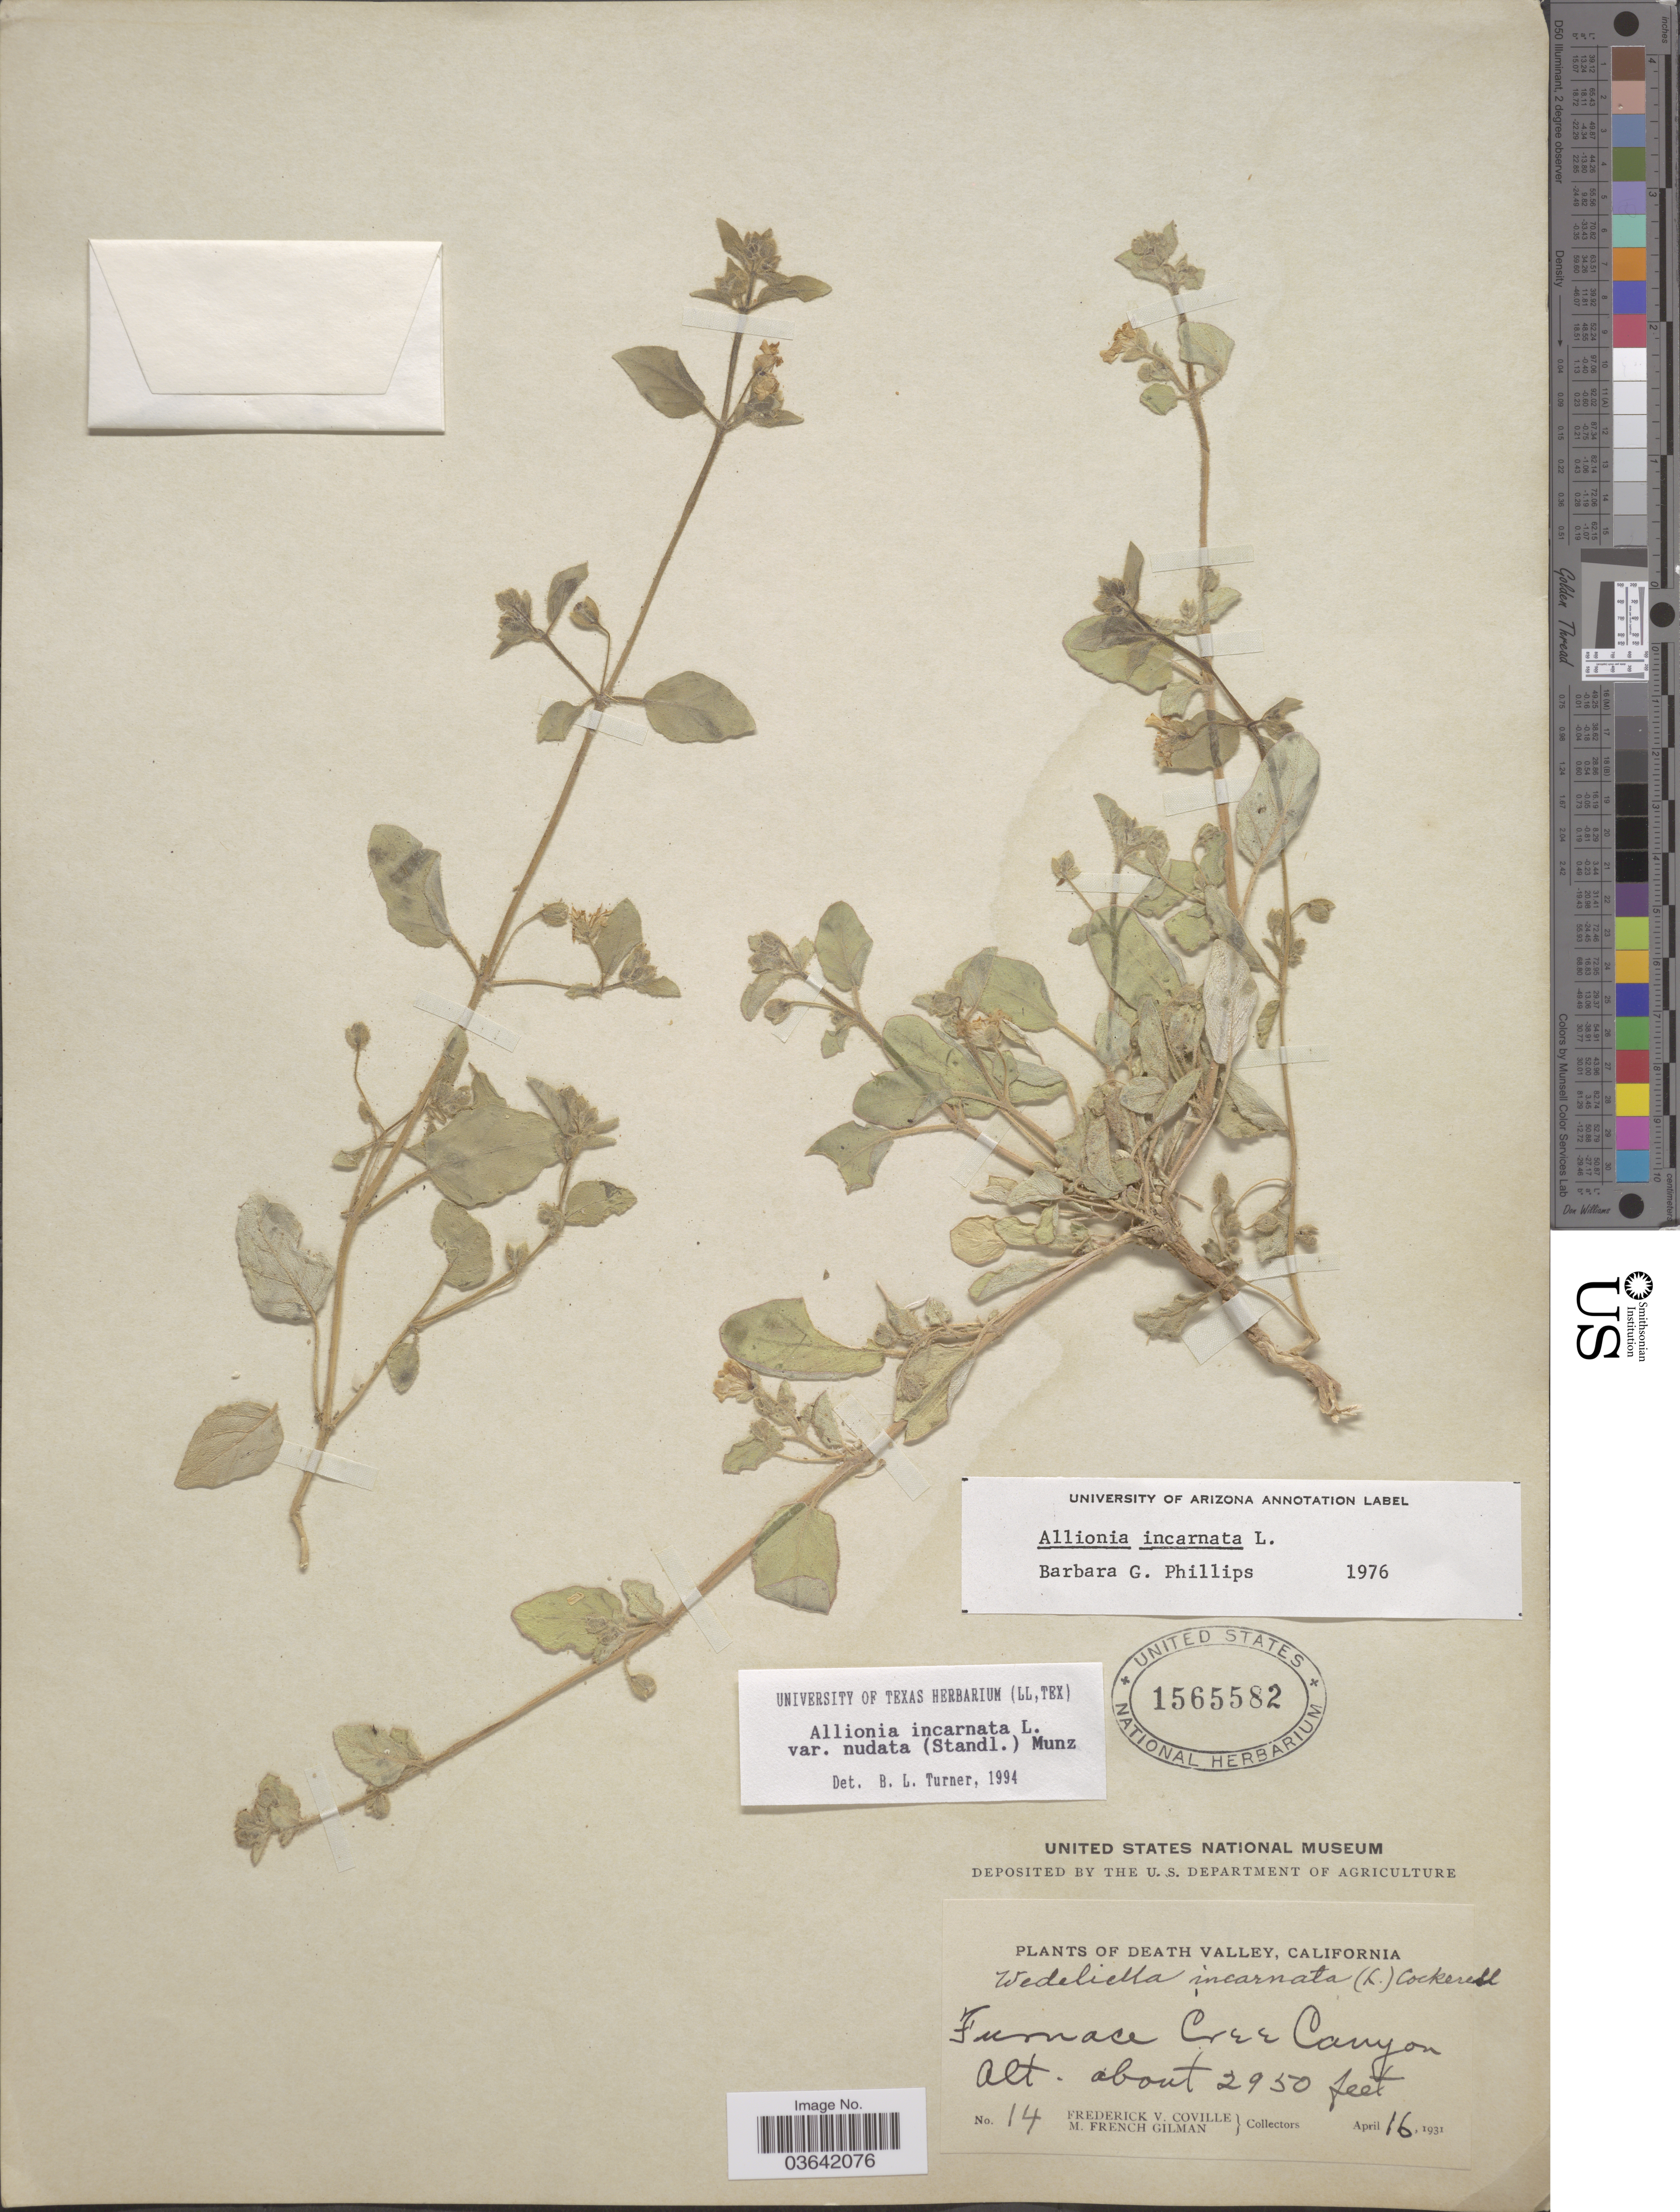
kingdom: Plantae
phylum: Tracheophyta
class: Magnoliopsida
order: Caryophyllales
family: Nyctaginaceae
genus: Allionia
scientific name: Allionia incarnata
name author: L.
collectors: F. V. Coville & M. F. Gilman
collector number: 14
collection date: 1931-04-16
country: United States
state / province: California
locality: Death Valley. Furnace Cree Canyon.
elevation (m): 899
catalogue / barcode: US 1565582